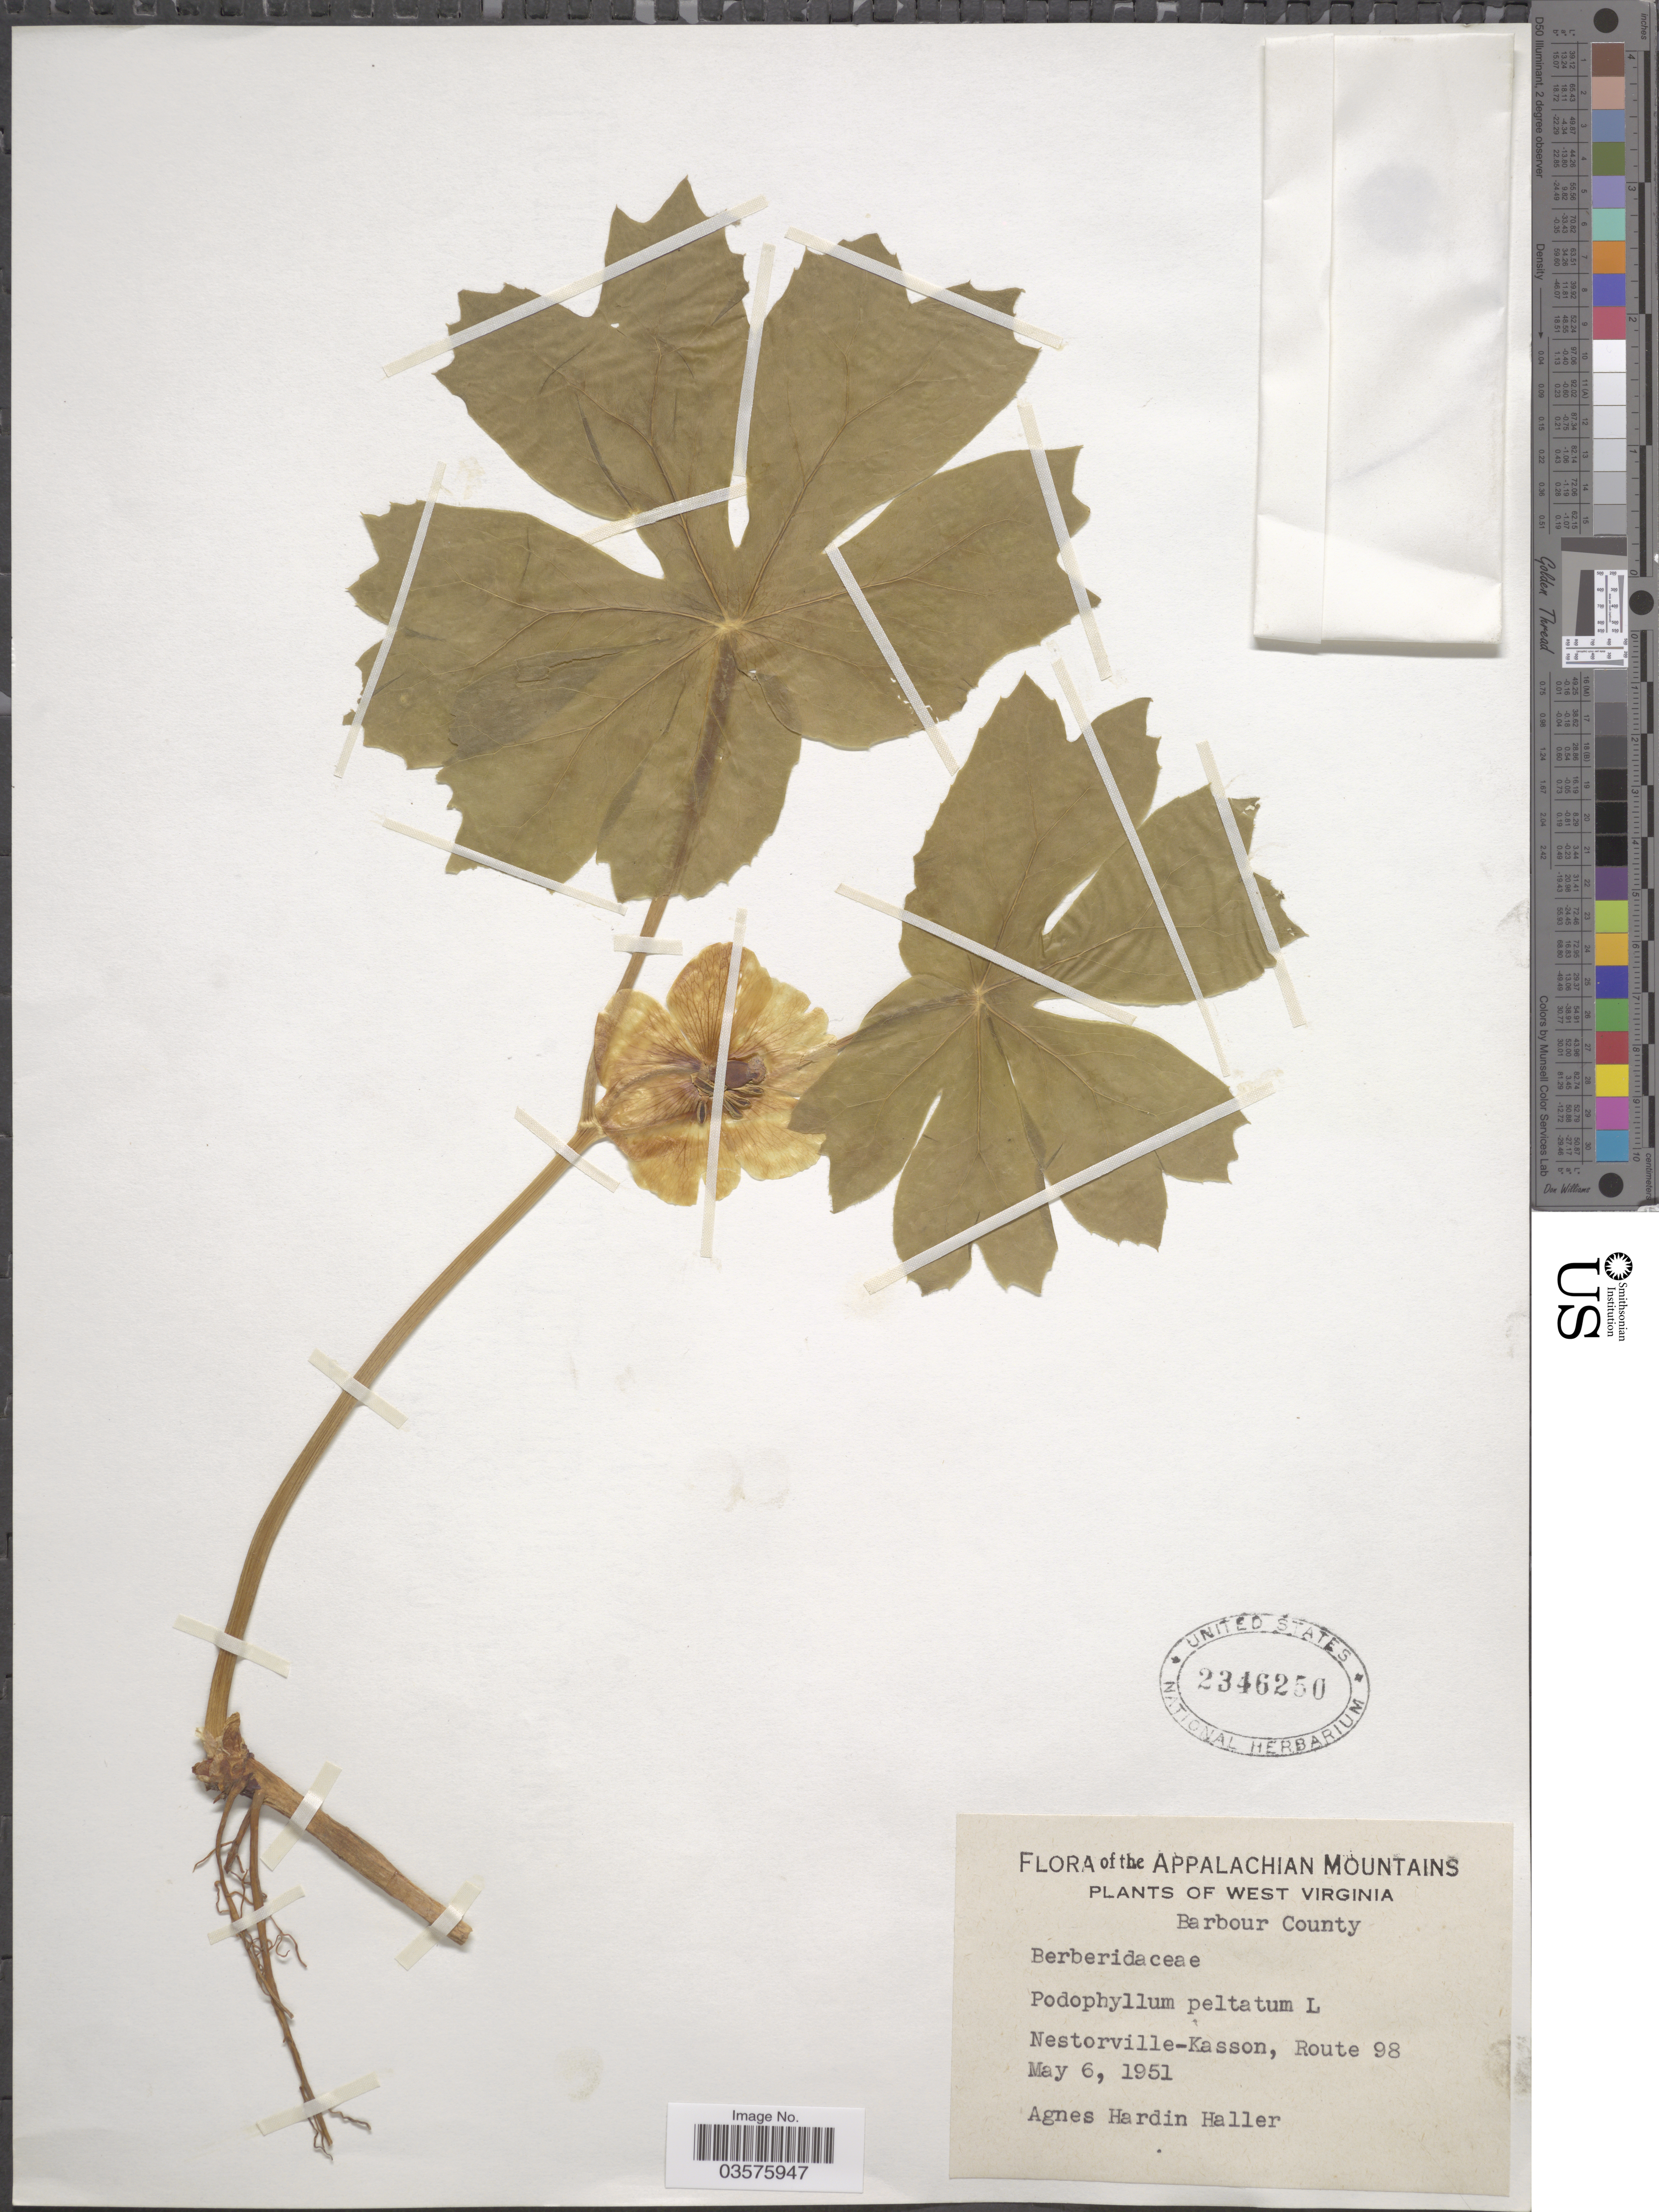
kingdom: Plantae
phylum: Tracheophyta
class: Magnoliopsida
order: Ranunculales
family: Berberidaceae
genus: Podophyllum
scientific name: Podophyllum peltatum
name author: L.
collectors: A. Haller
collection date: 1951-05-06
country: United States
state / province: West Virginia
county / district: Barbour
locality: The Appalachian Mountains. Barbour County.Nestorville-Kasson, Route 98.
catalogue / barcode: US 2346250